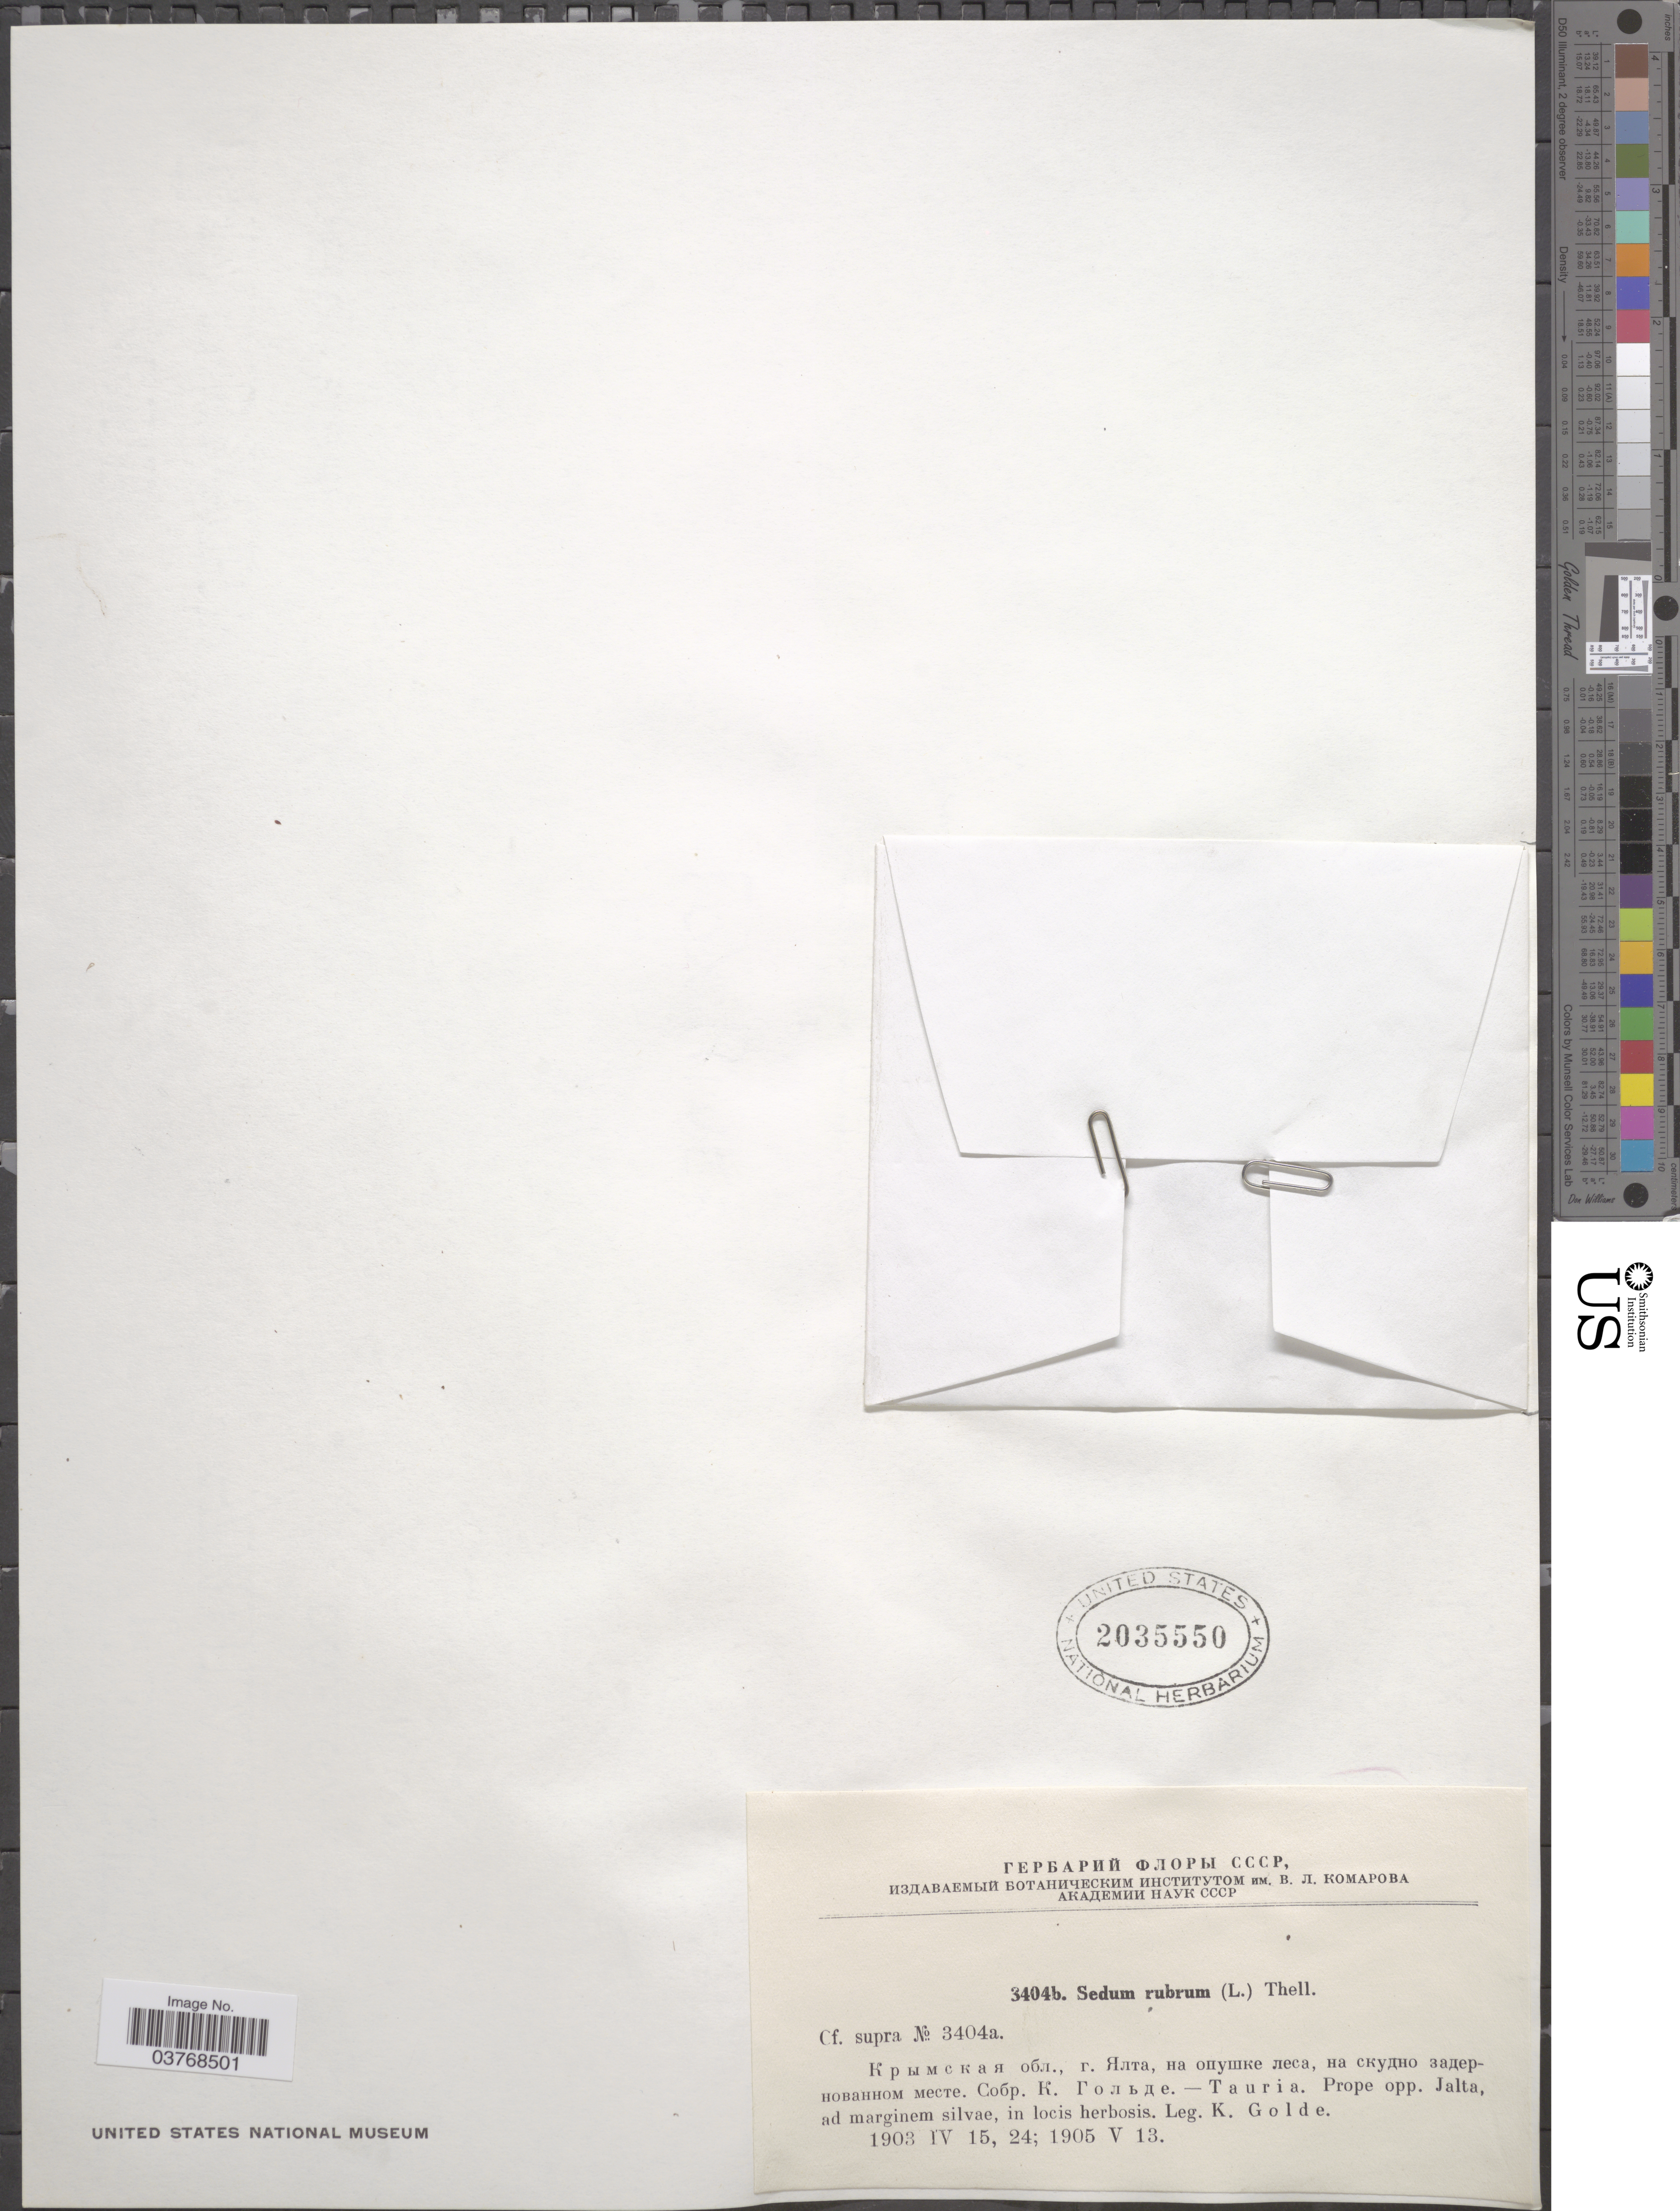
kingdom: Plantae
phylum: Tracheophyta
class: Magnoliopsida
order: Saxifragales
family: Crassulaceae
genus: Sedum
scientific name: Sedum rubrum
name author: (L.) Thell.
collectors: K. Golde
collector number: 3404b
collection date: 1903-04-15/1905-05-13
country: Ukraine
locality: Tauria. Prope opp. Jalta.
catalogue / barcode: US 2035550